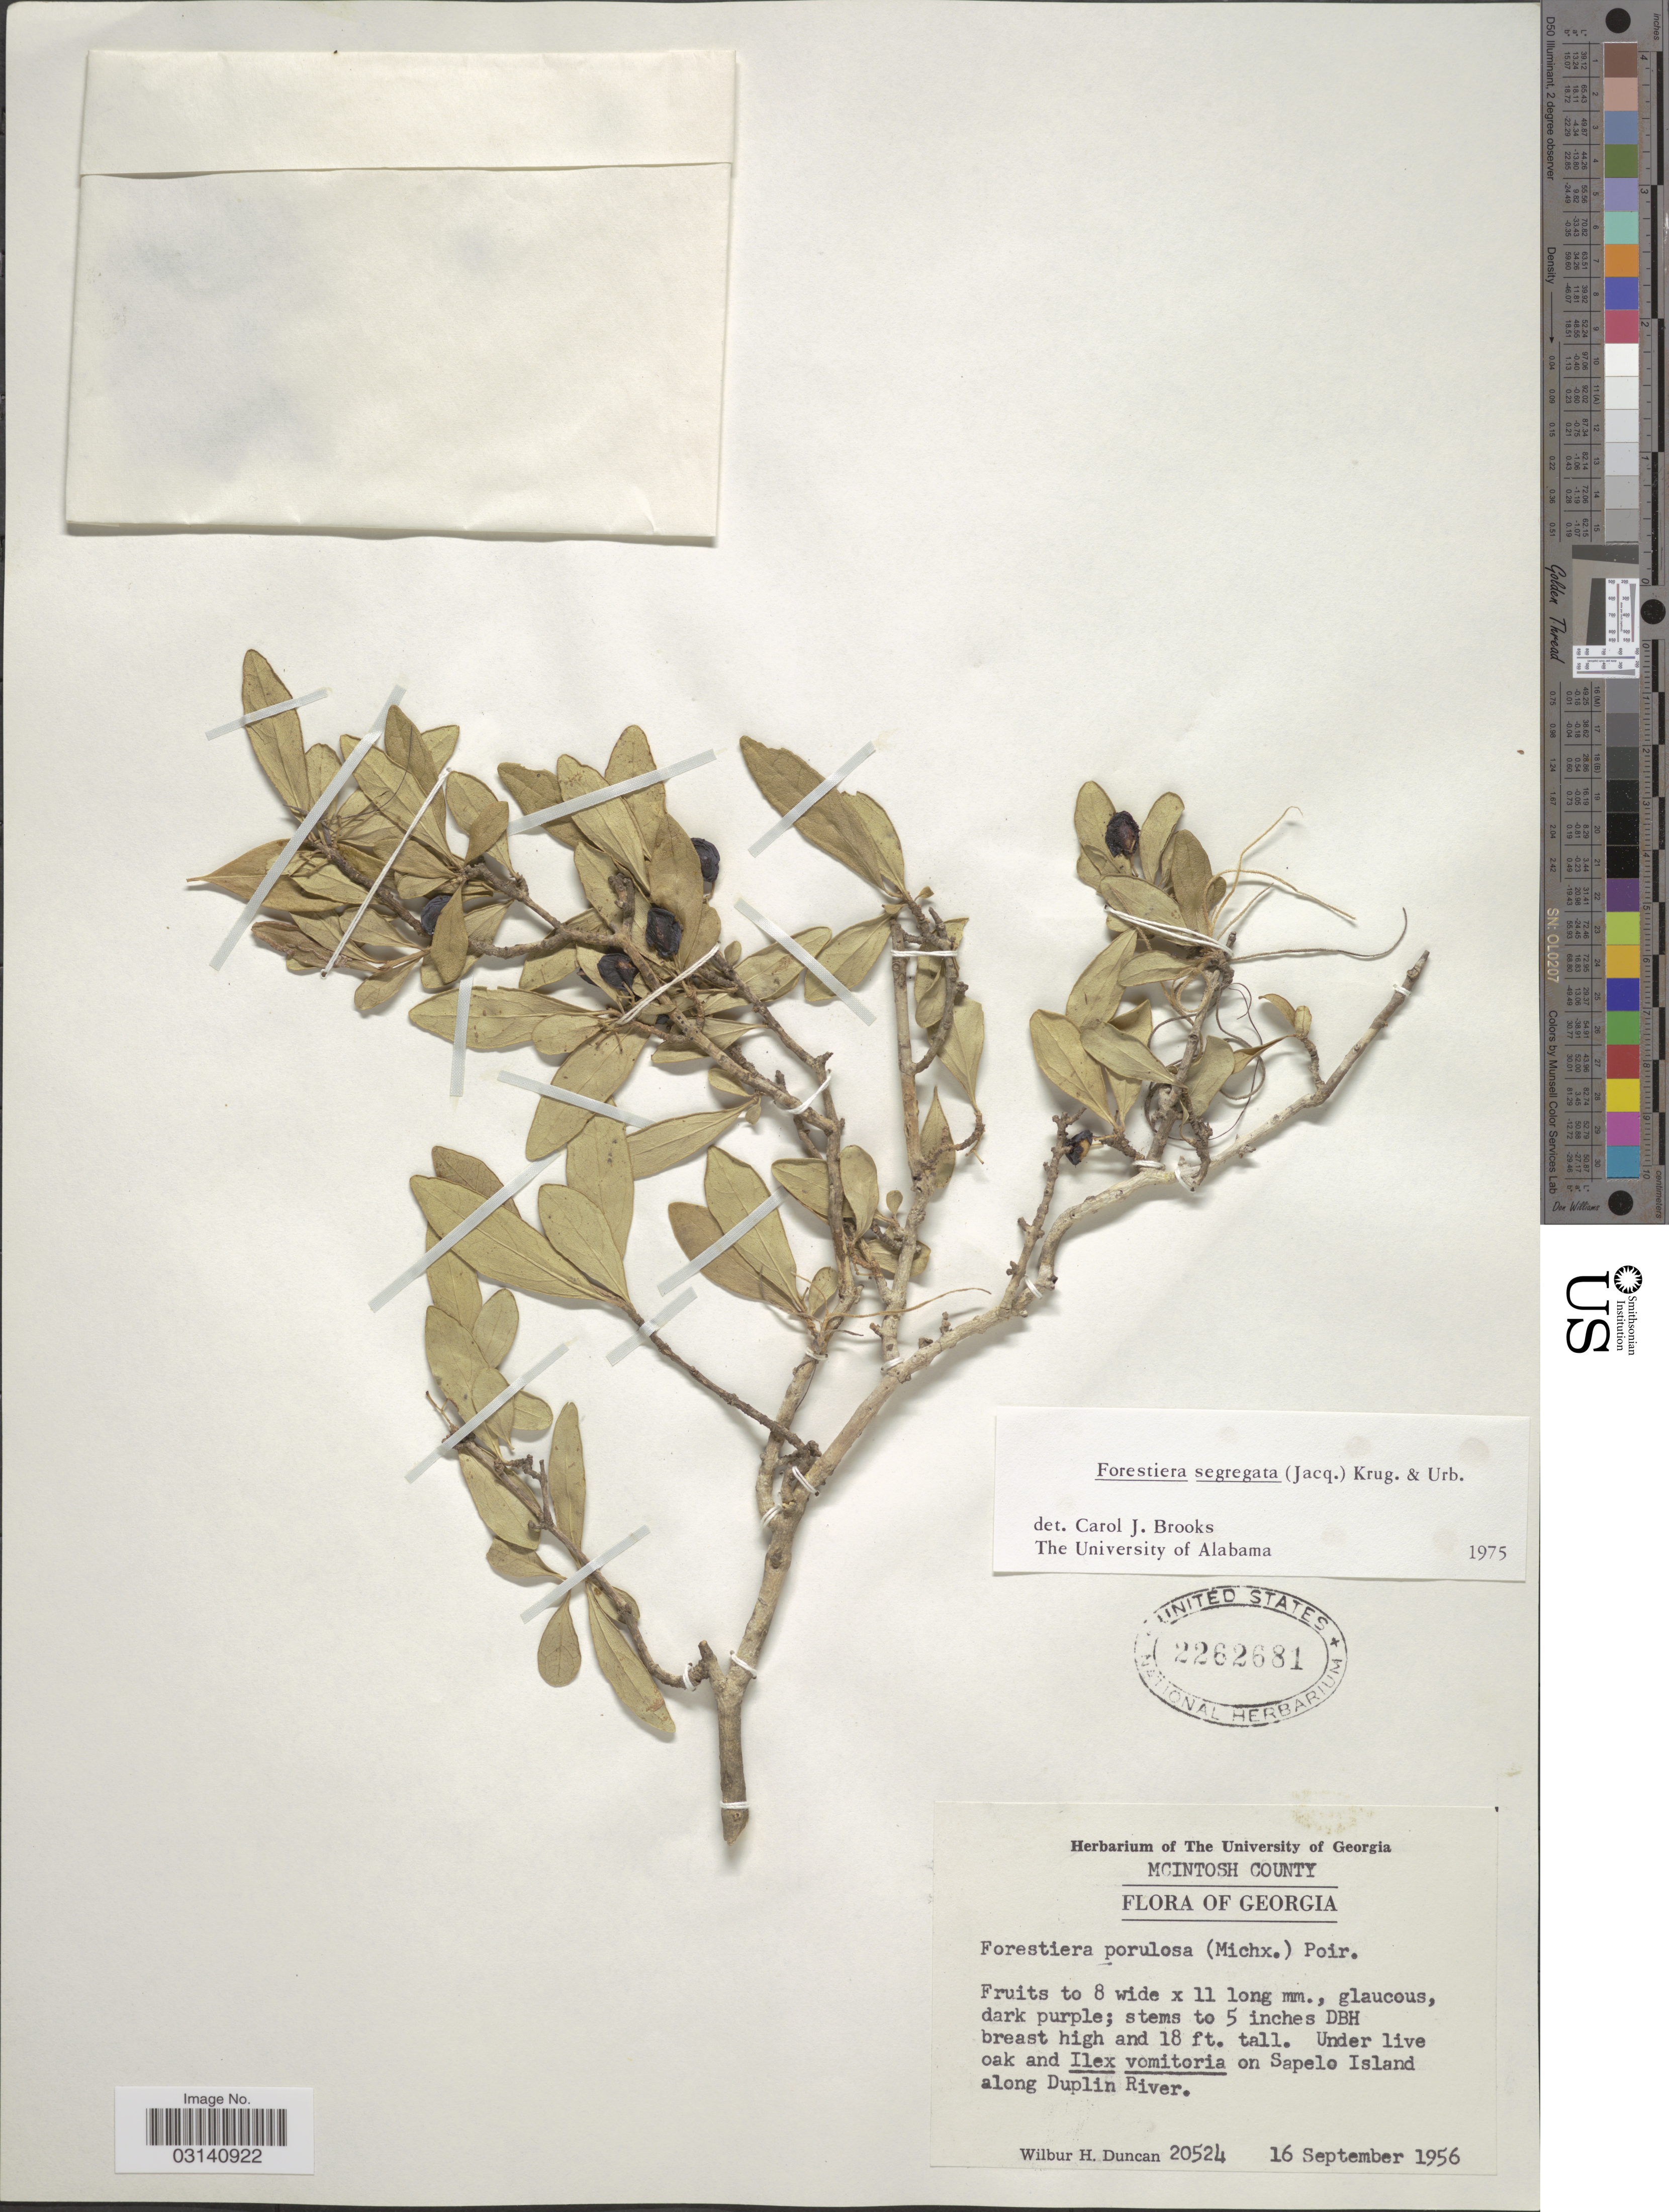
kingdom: Plantae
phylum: Tracheophyta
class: Magnoliopsida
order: Lamiales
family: Oleaceae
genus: Forestiera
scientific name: Forestiera segregata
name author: (Jacq.) Krug & Urb.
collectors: W. H. Duncan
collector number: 20524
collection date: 1956-09-16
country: United States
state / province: Georgia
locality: Mcintosh County. Sapelo Island along Duplin River.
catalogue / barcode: US 2262681